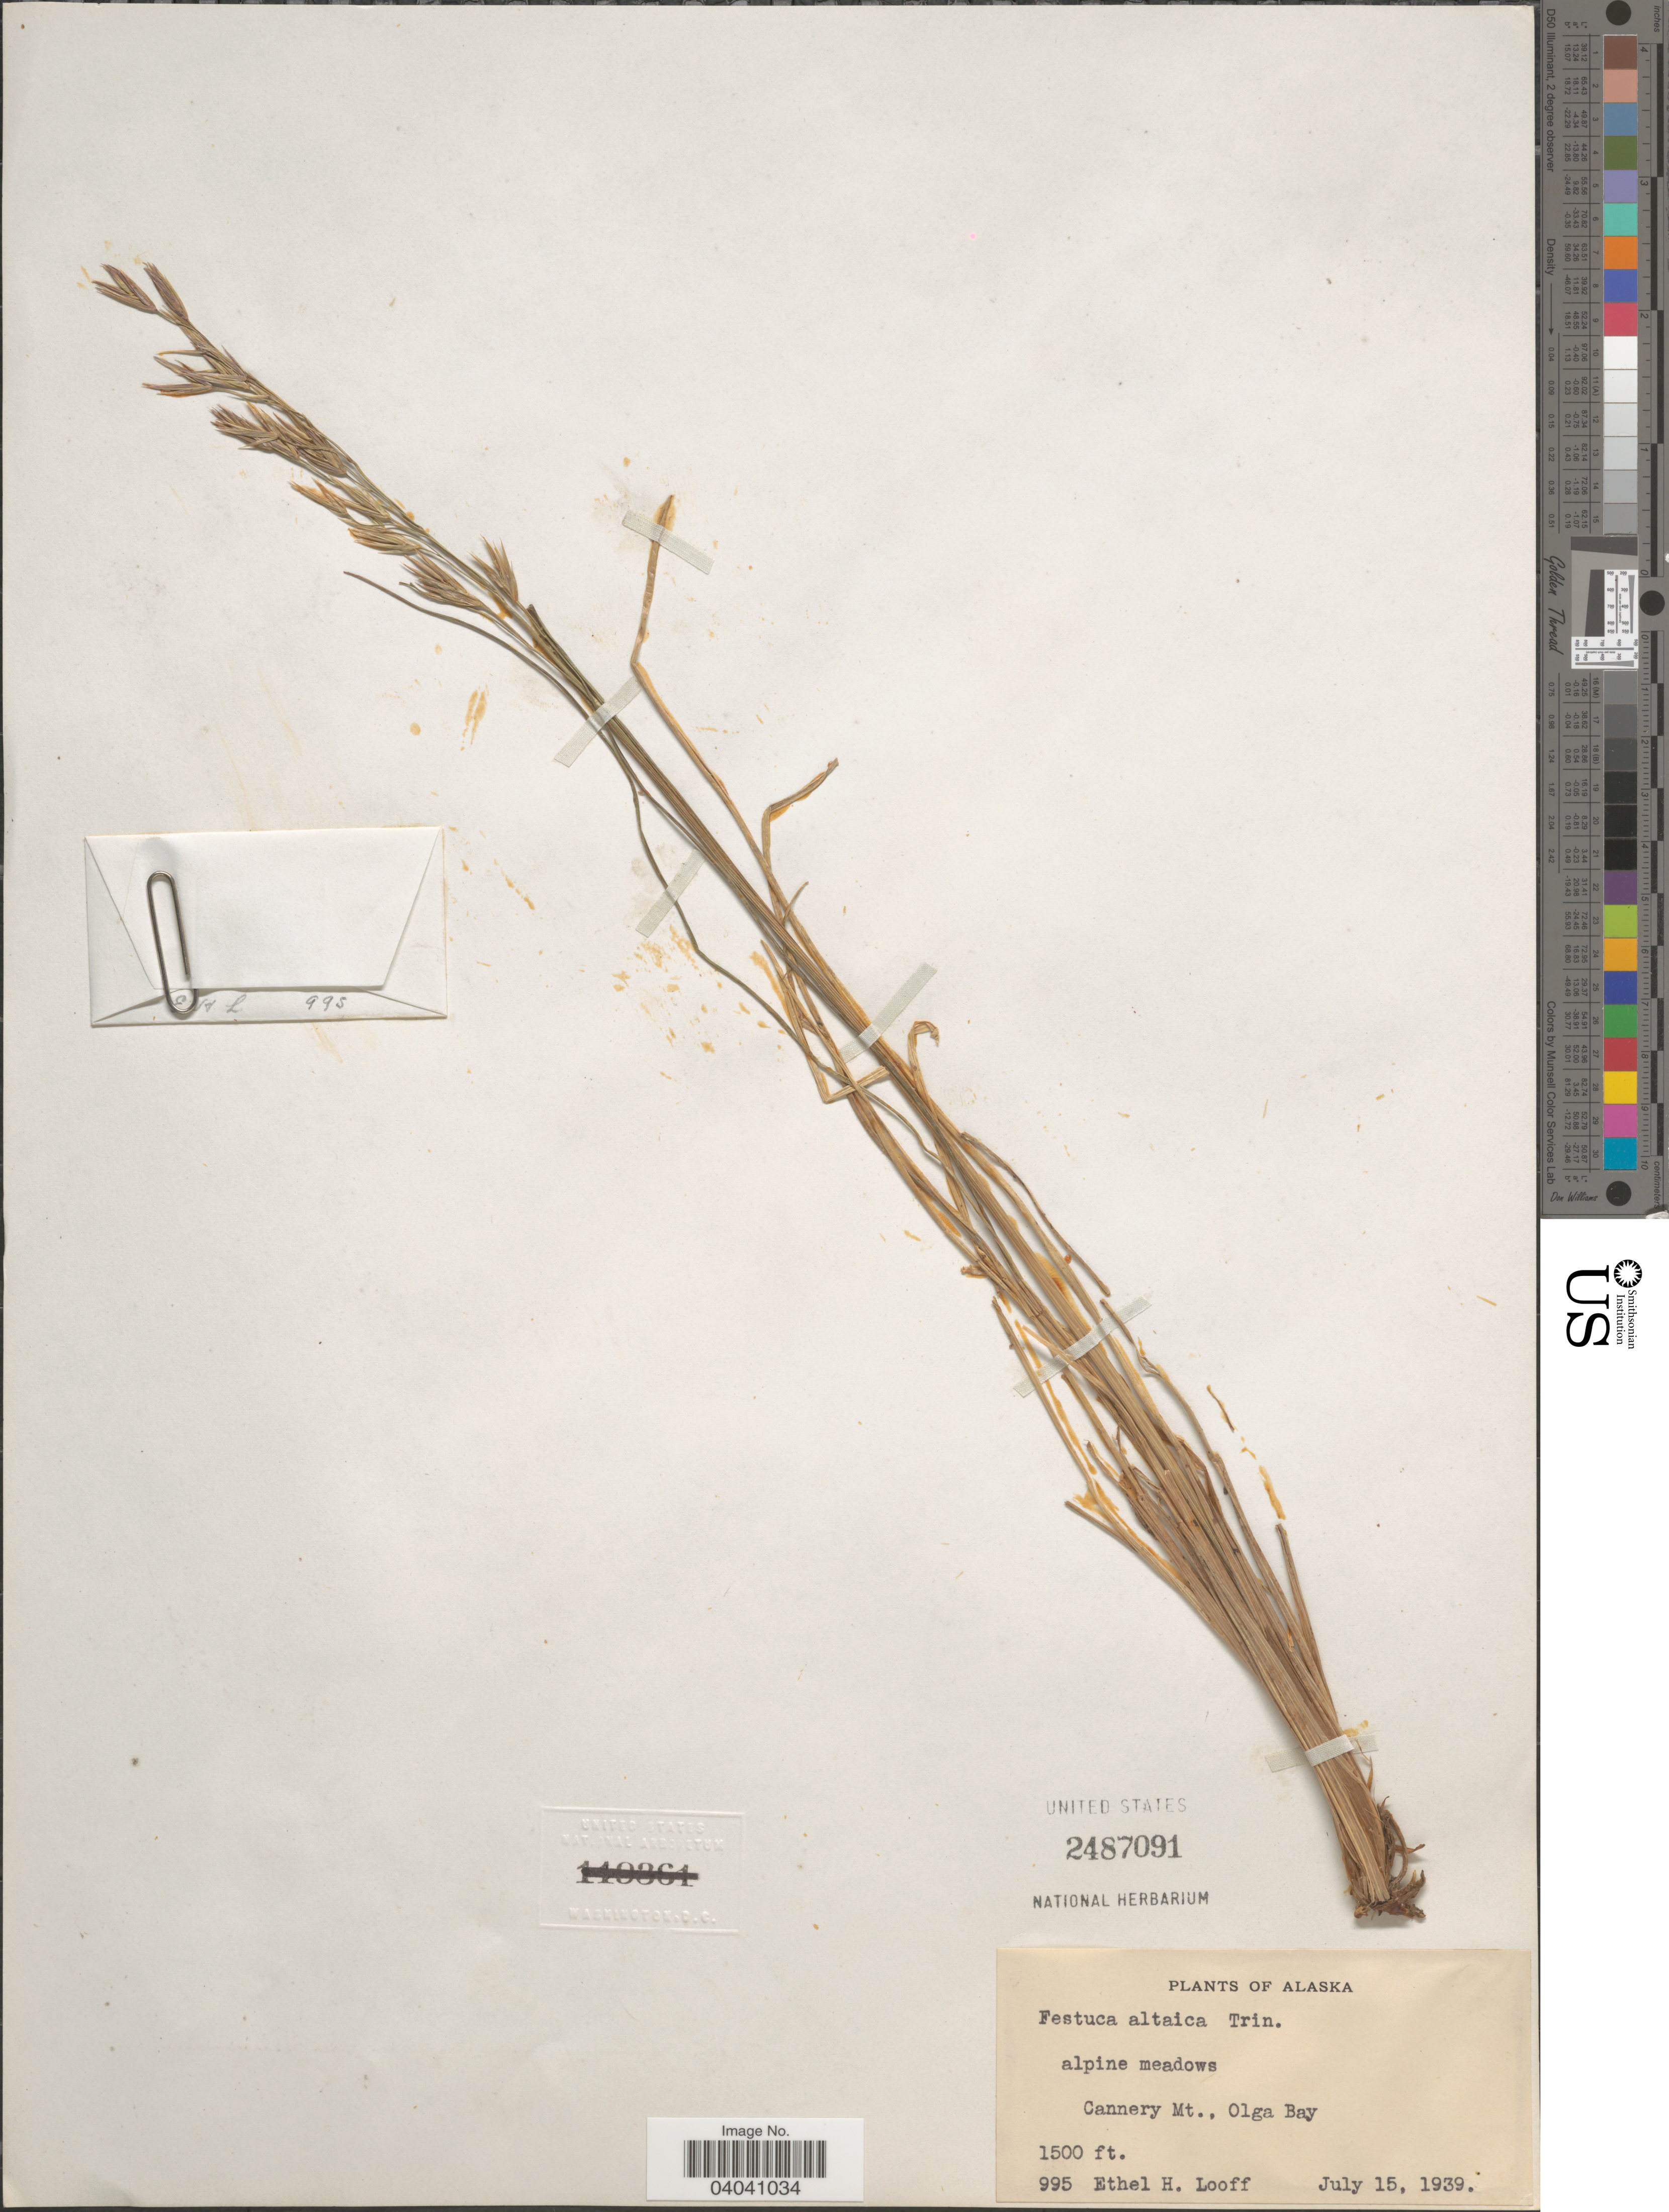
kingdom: Plantae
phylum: Tracheophyta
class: Liliopsida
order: Poales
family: Poaceae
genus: Festuca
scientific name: Festuca altaica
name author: Trin.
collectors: E. Looff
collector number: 995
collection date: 1939-07-15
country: United States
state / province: Alaska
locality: Alpine meadows. Cannery mt., Olga Bay.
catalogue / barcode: US 2487091